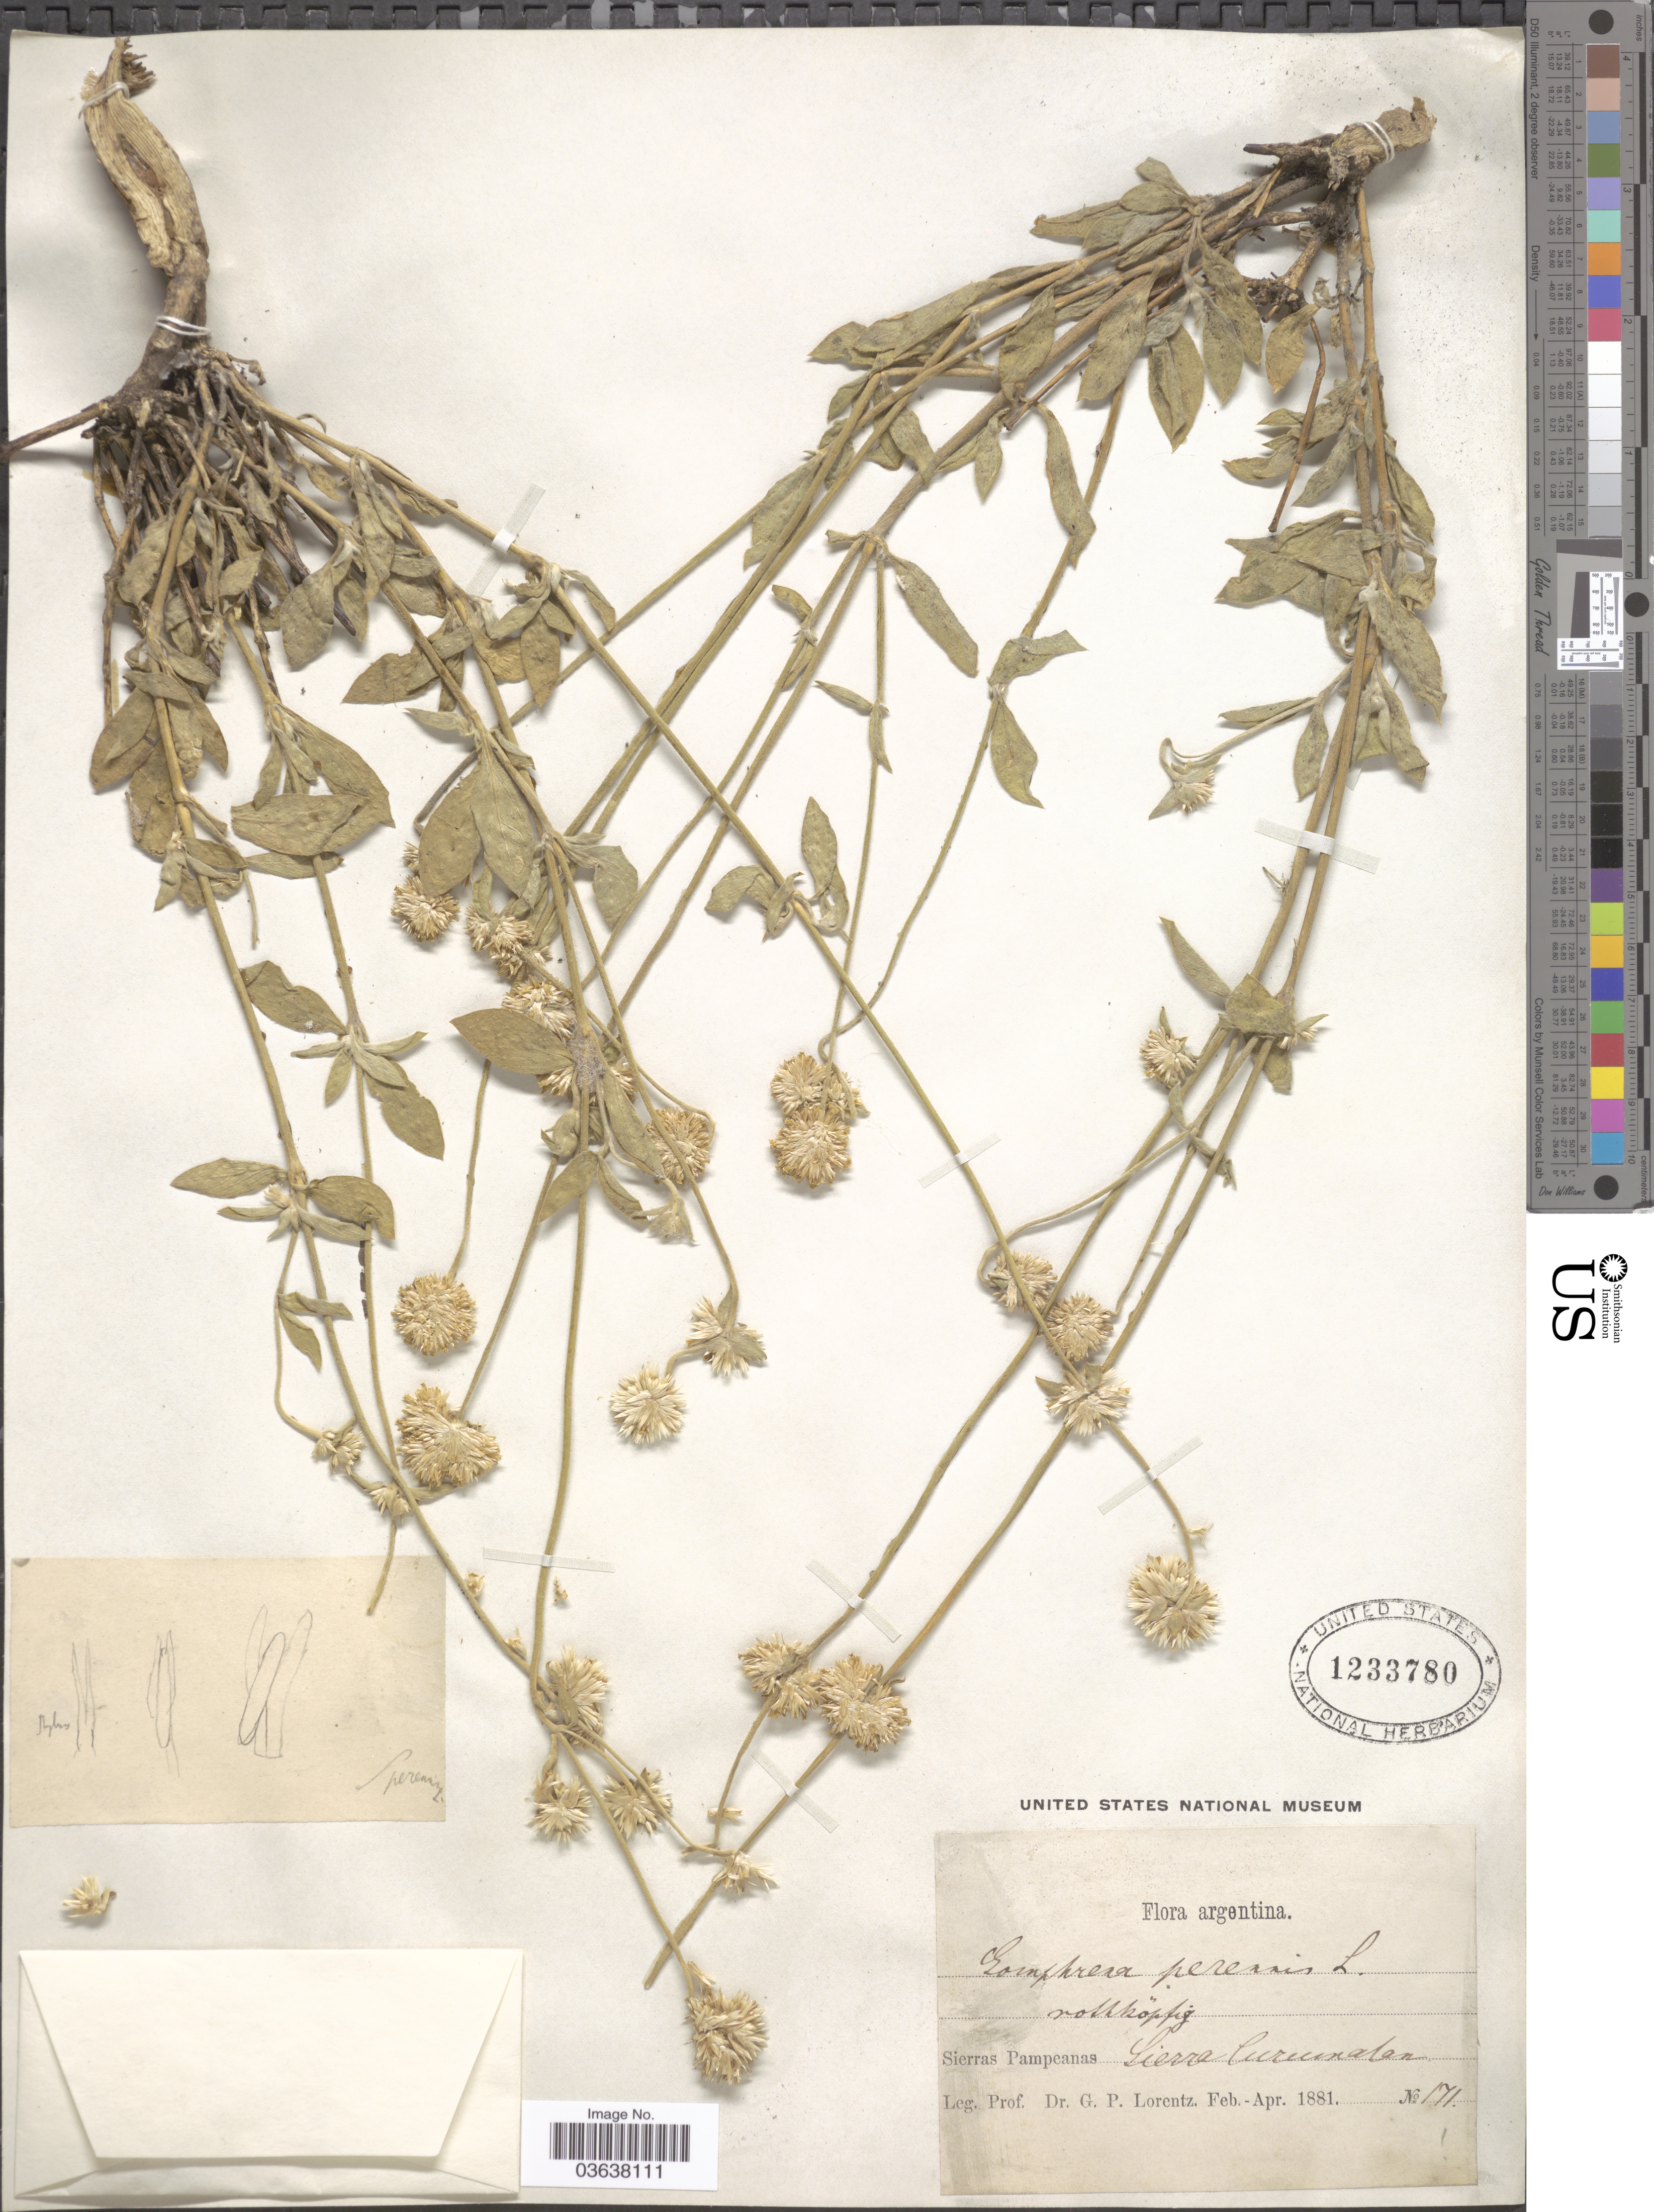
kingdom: Plantae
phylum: Tracheophyta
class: Magnoliopsida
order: Caryophyllales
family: Amaranthaceae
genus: Gomphrena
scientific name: Gomphrena perennis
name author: L.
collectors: G. Lorentz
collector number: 171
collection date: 1881-02/1881-04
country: Argentina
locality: Sierras Pampeanas, Sierra Currumalan.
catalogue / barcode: US 1233780